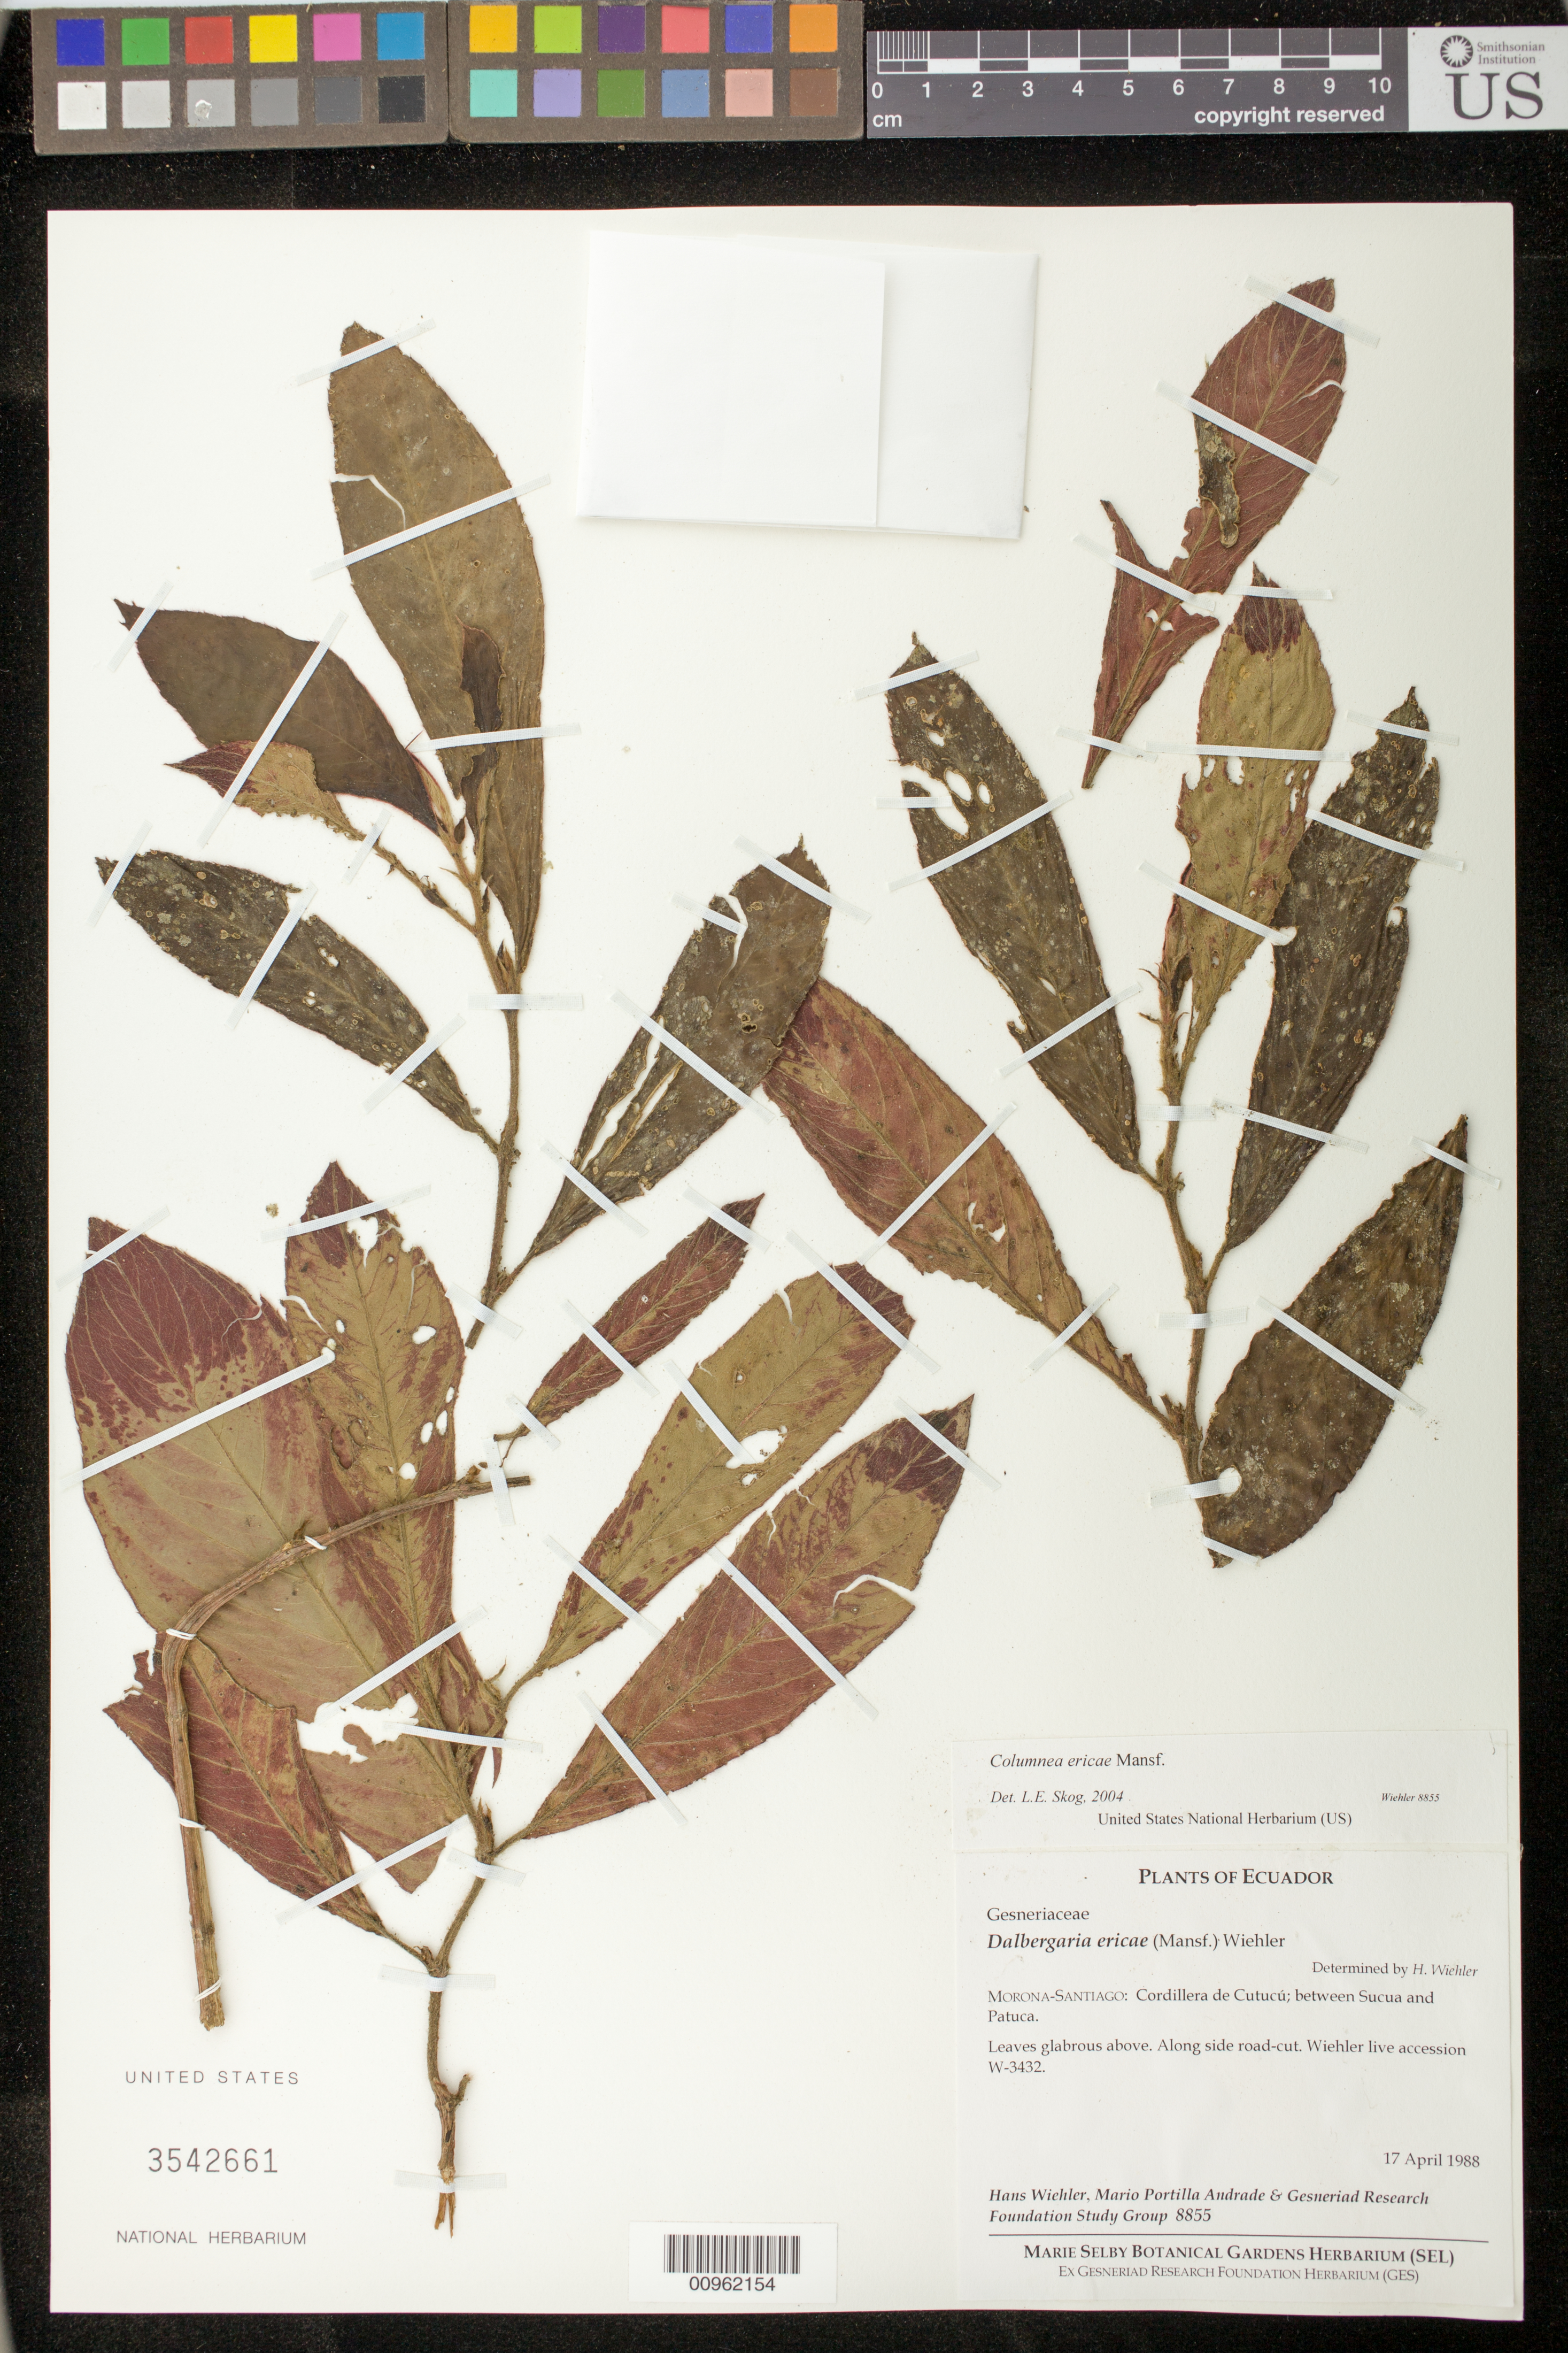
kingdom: Plantae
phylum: Tracheophyta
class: Magnoliopsida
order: Lamiales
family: Gesneriaceae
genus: Columnea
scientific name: Columnea ericae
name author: Mansf.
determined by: Skog, Laurence E.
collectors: H. J. Wiehler, M. Portilla Andrade & GRF Study Group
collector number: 8855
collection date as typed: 17 Apr 1988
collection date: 1988-04-17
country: Ecuador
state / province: Morona-Santiago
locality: Morona-Sangiago: Cordillera de Cutucú, between Sucua and Patuca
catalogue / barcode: US 3542661